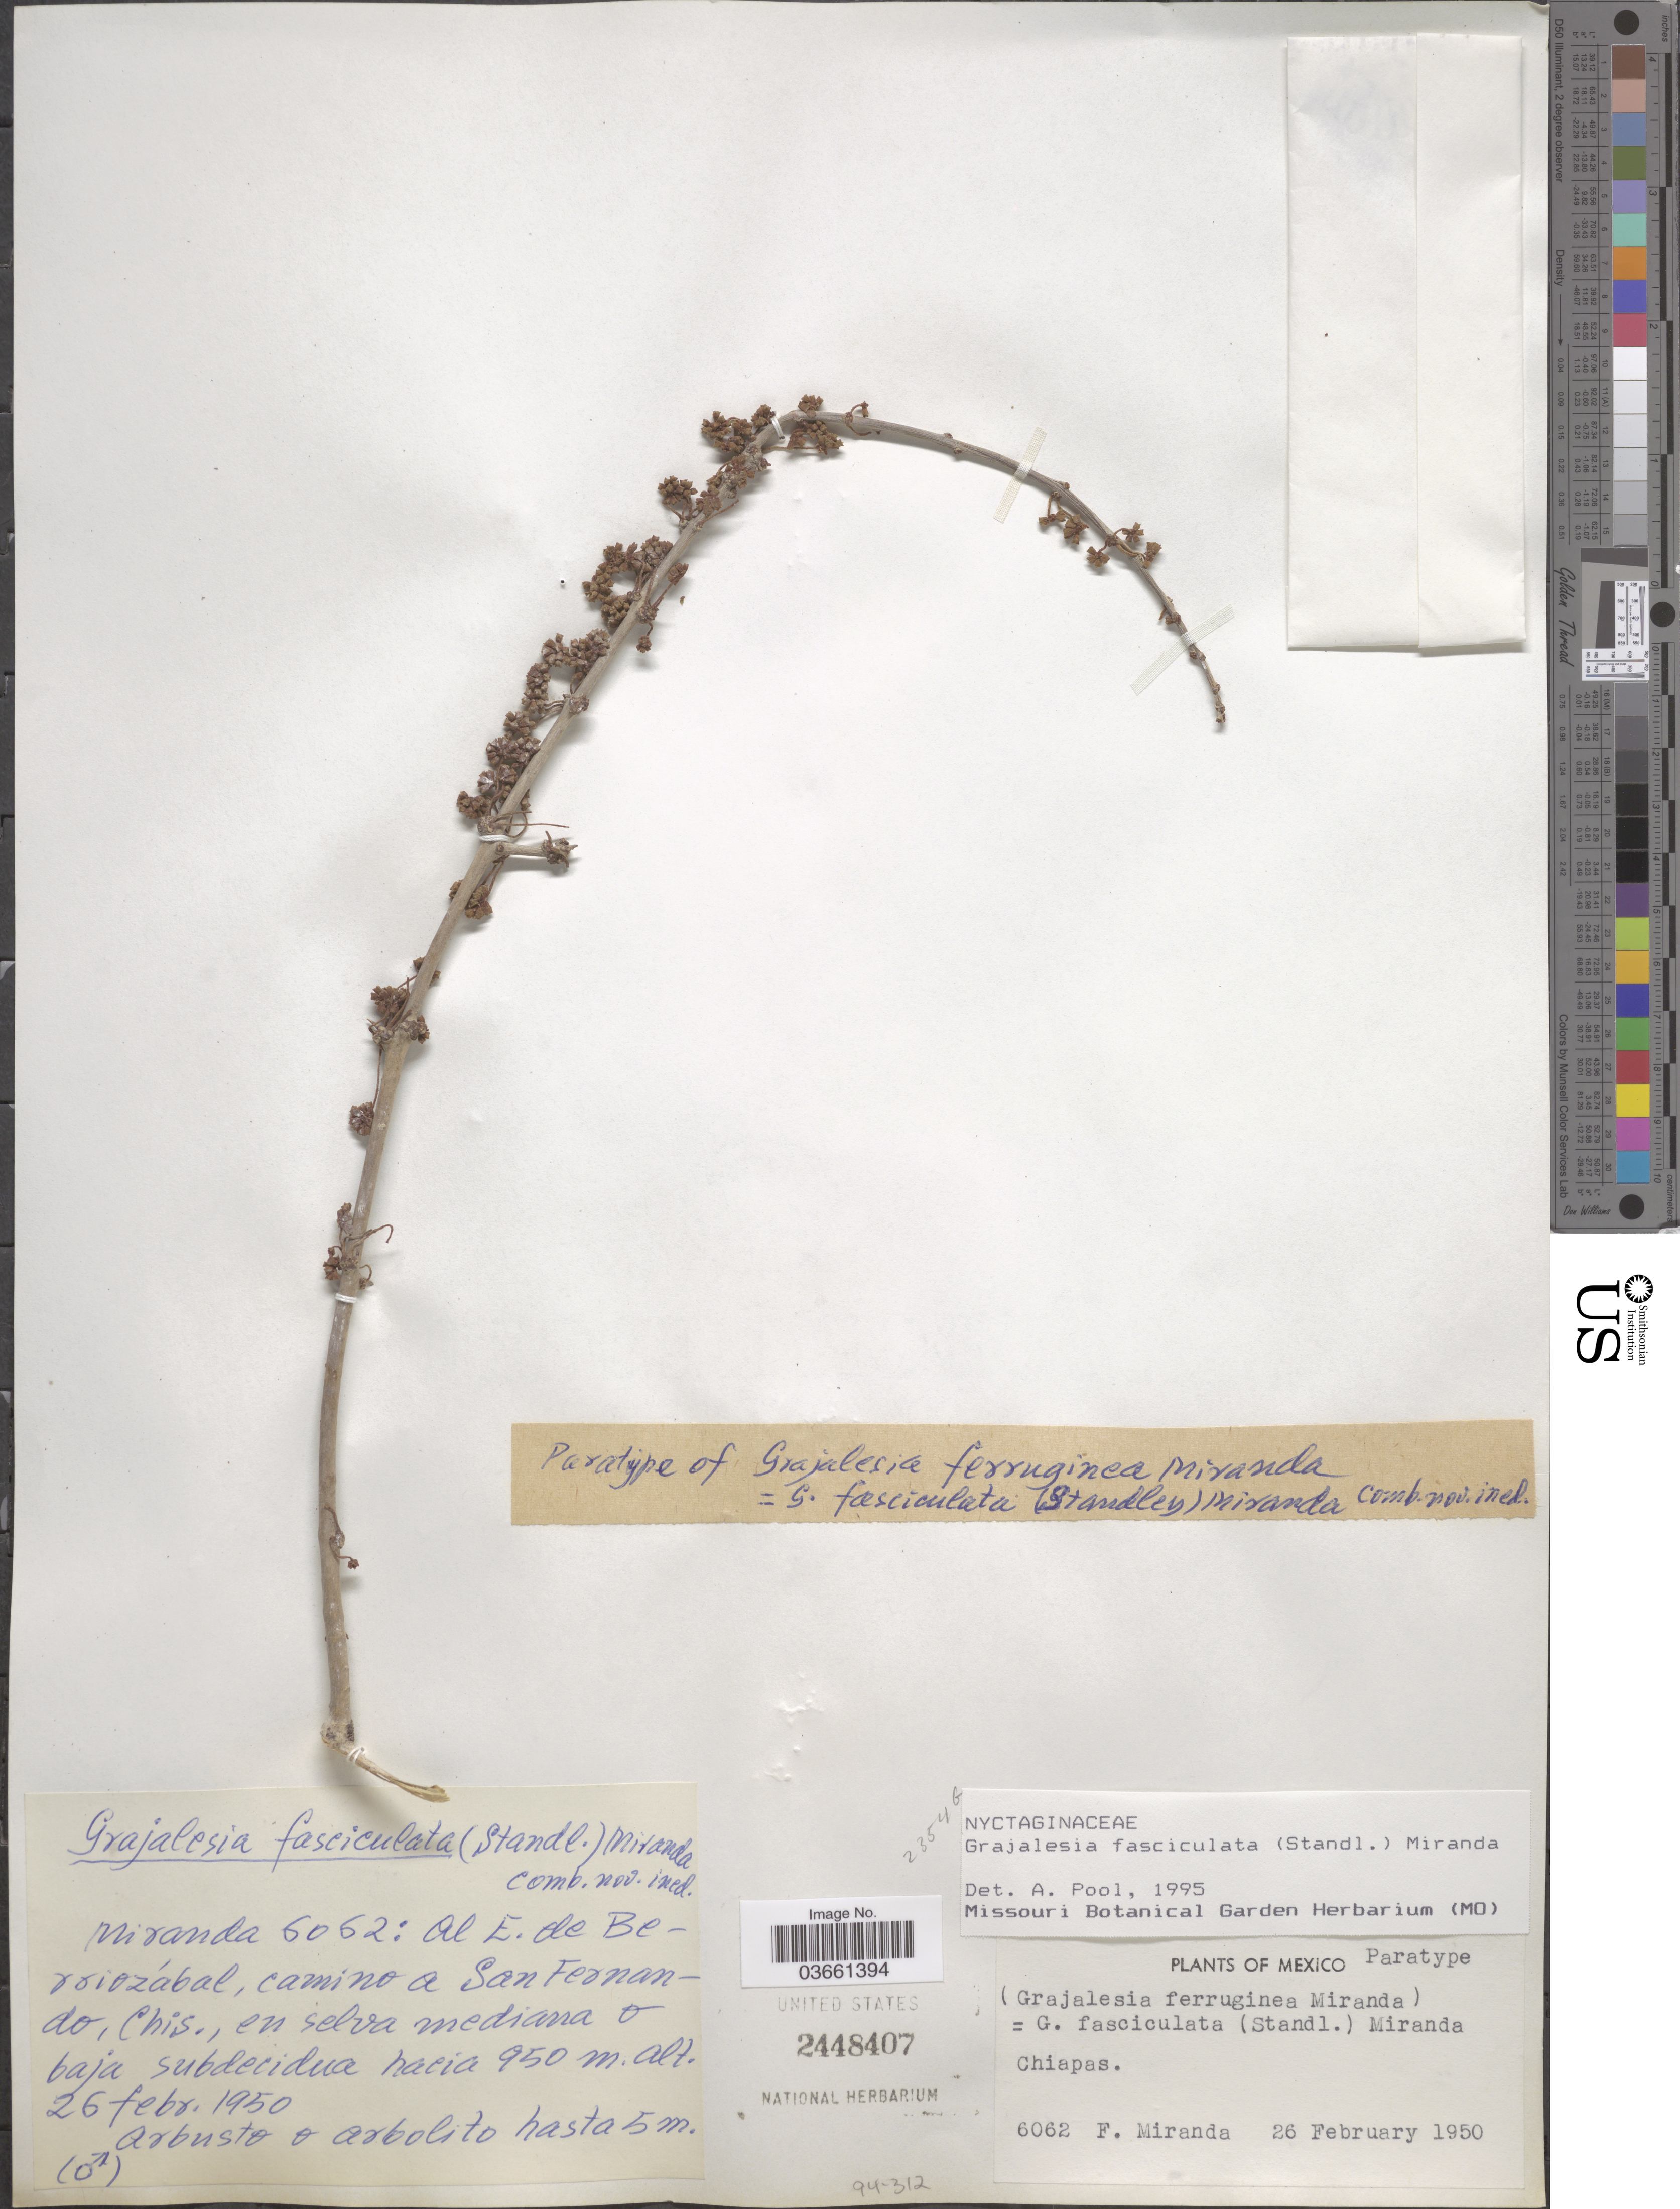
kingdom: Plantae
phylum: Tracheophyta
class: Magnoliopsida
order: Caryophyllales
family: Nyctaginaceae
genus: Pisonia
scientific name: Pisonia fasciculata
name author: Standl.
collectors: F. Miranda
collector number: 6062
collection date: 1950-02-26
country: Mexico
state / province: Chiapas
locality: Al E. de Berriozábal, camino a San Fernando.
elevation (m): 950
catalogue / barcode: US 2448407